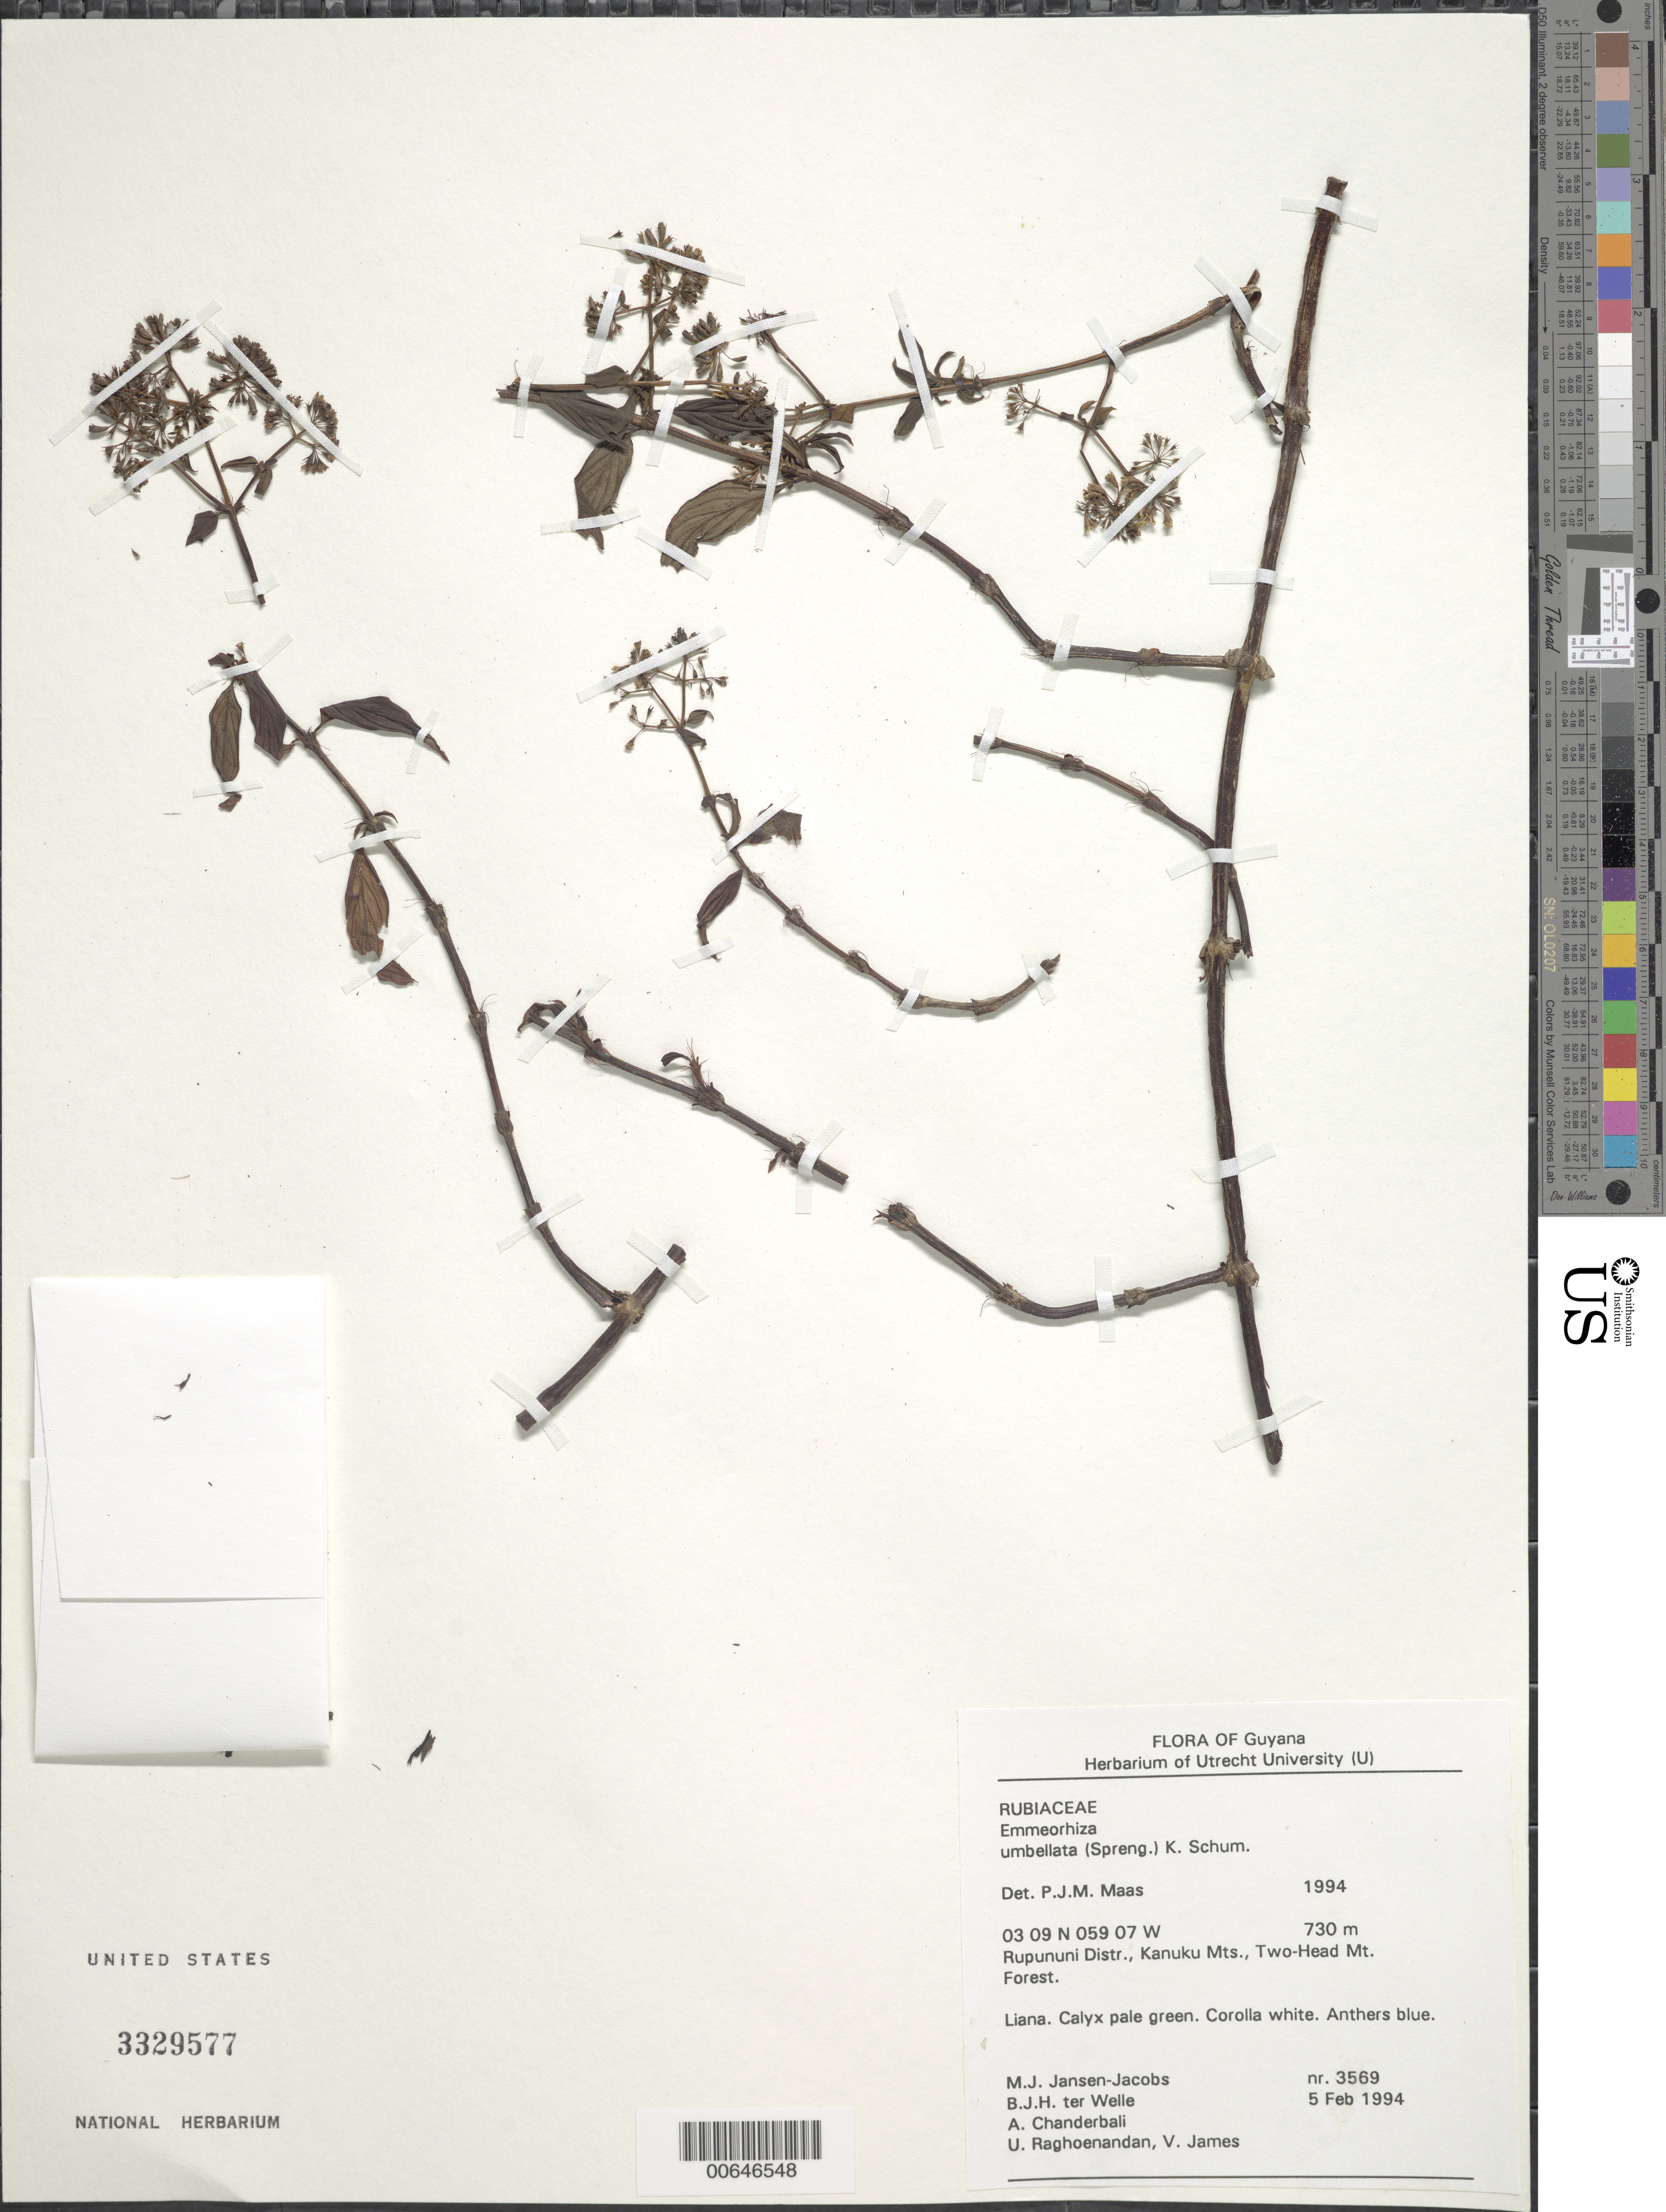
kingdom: Plantae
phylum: Tracheophyta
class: Magnoliopsida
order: Gentianales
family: Rubiaceae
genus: Emmeorhiza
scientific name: Emmeorhiza umbellata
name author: (Spreng.) K. Schum.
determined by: Jansen-Jacobs, M. J., (U), Nationaal Herbarium Nederland, Utrecht University branch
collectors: M. J. Jansen-Jacobs, B. Welle, A. S. Chanderbali, U. Raghoenandan & V. James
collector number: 3569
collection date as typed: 5-Feb-94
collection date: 1994-02-05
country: Guyana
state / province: U. Takutu-U. Essequibo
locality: Two-Head Mt., Kanuku Mts.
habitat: Forest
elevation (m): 730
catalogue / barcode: US 3329577